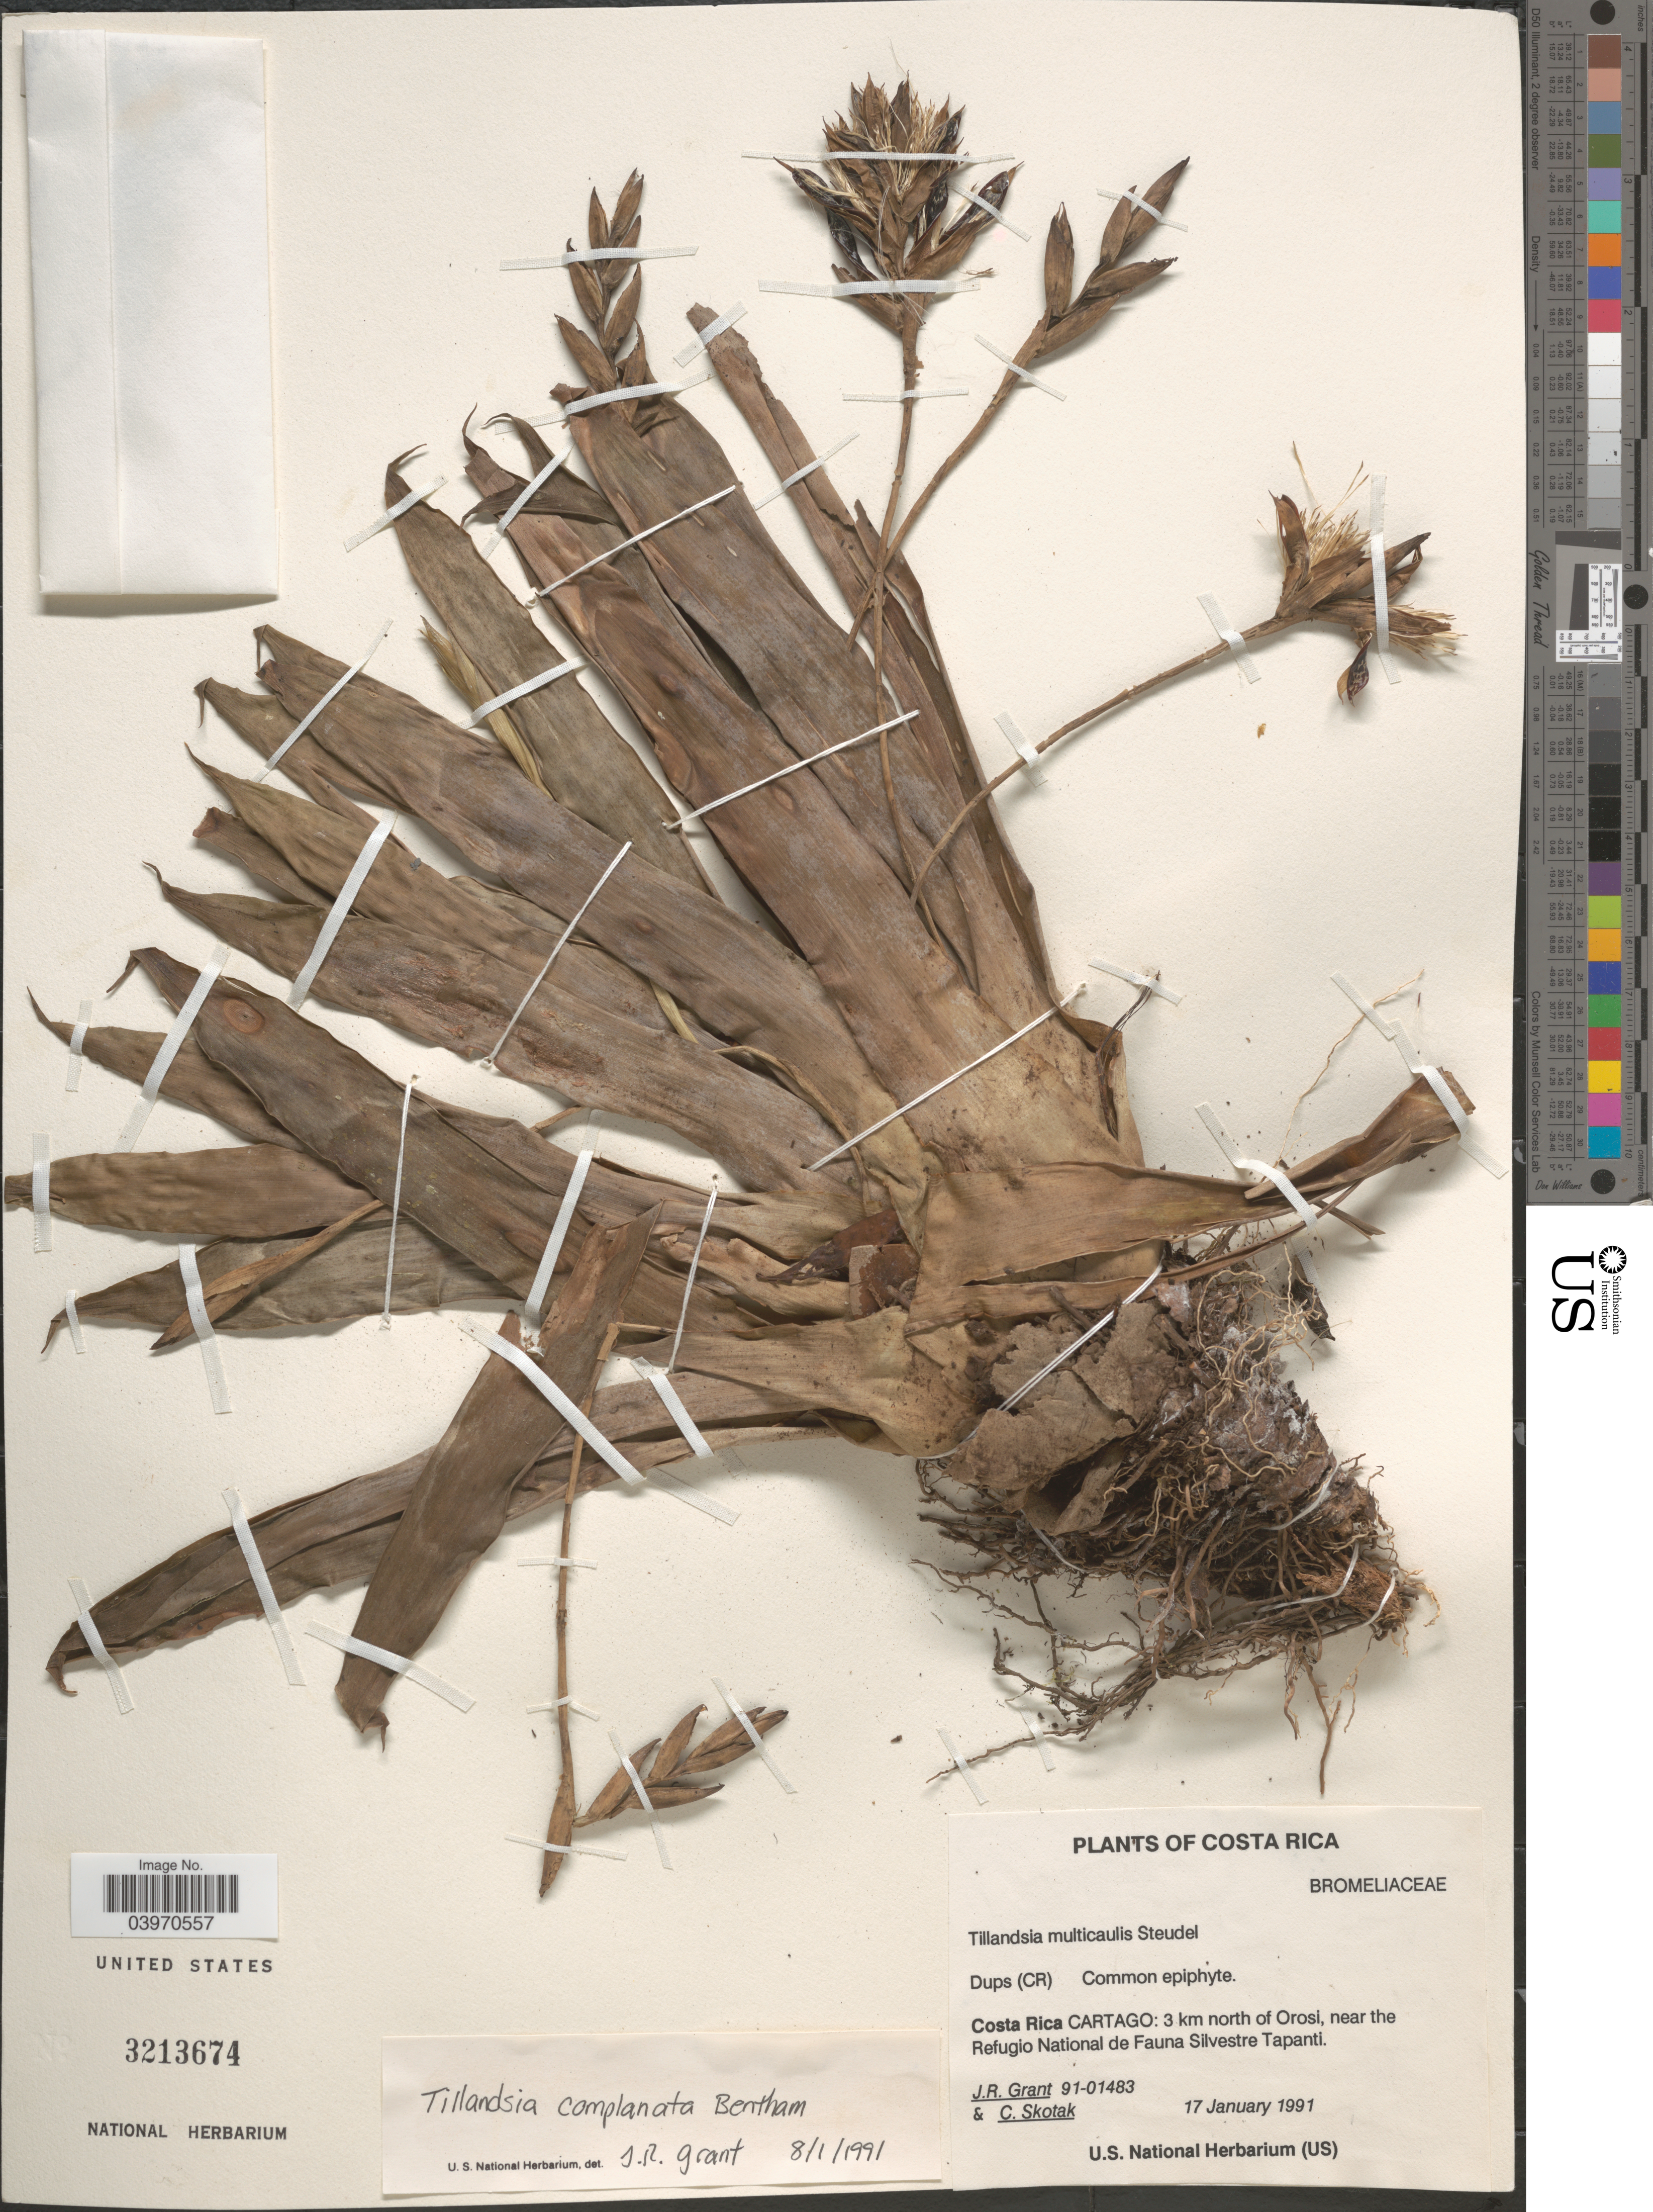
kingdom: Plantae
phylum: Tracheophyta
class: Liliopsida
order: Poales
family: Bromeliaceae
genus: Tillandsia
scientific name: Tillandsia complanata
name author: Benth.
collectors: J. Grant & C. Skotak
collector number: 91-01483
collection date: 1991-01-17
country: Costa Rica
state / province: Cartago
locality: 3 km north of Orosi, near the Refugio National de Fauna Silvestre Tapanti.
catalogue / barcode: US 3213674